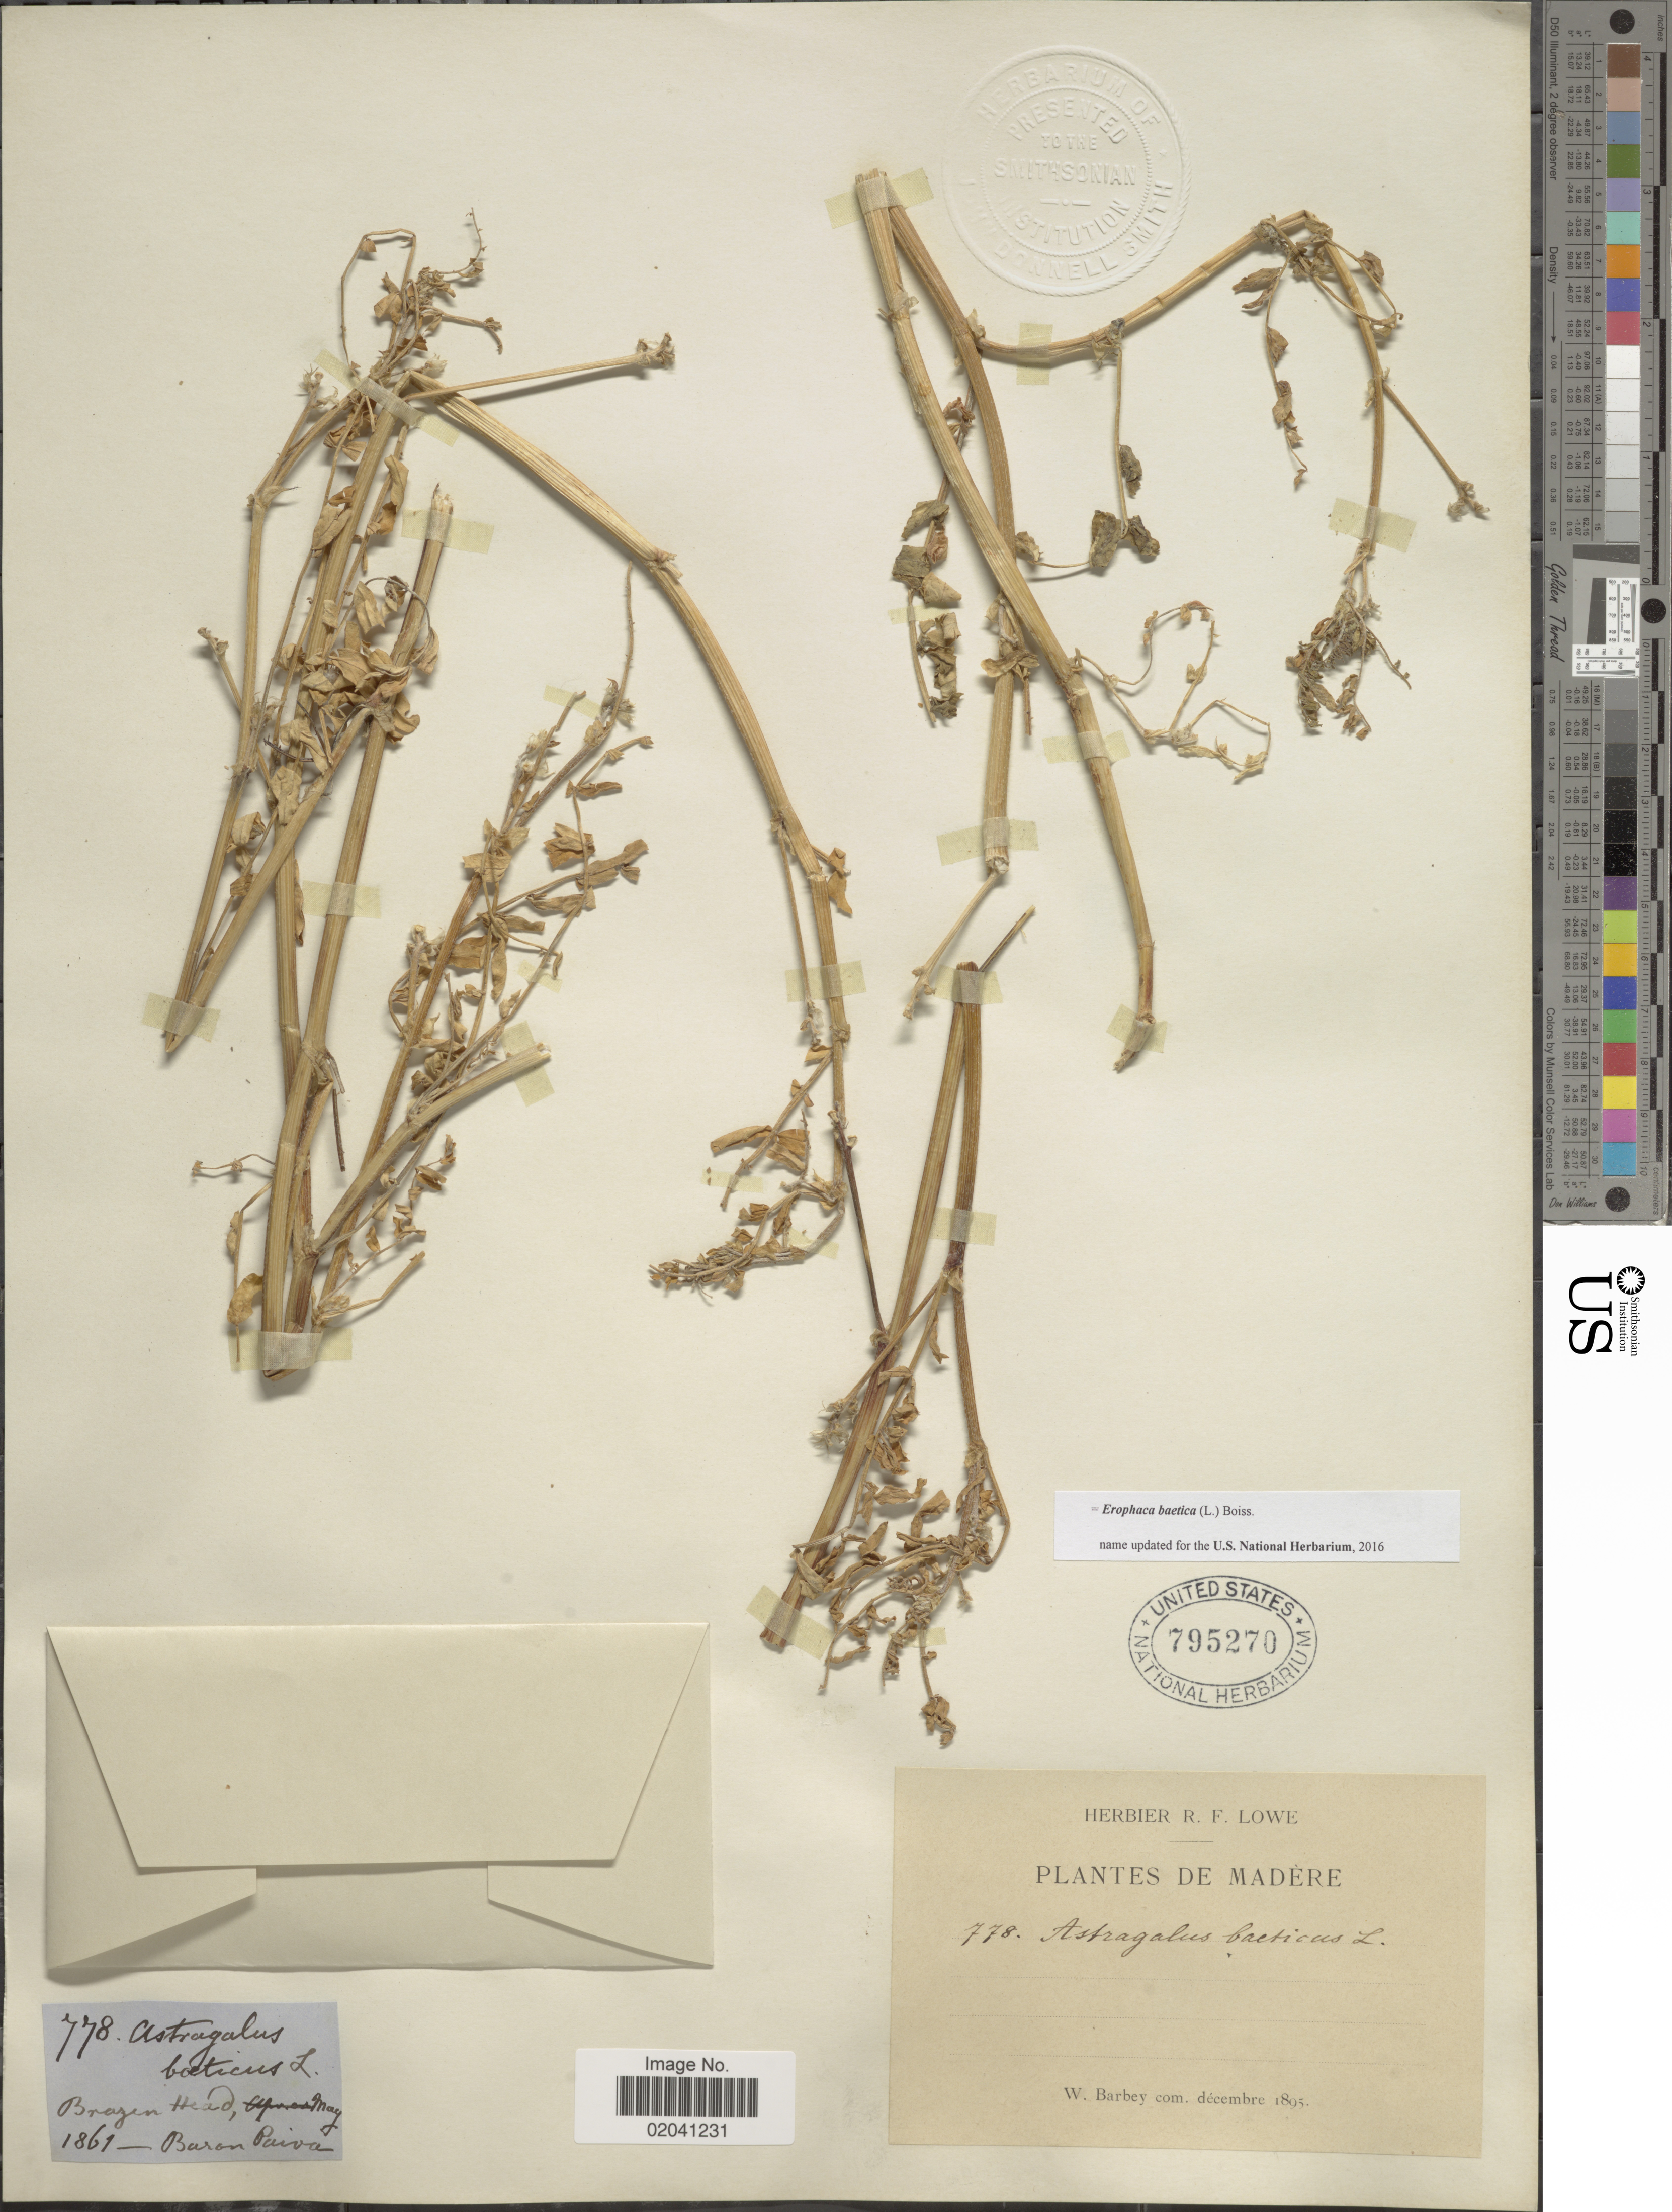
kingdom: Plantae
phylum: Tracheophyta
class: Magnoliopsida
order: Fabales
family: Fabaceae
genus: Erophaca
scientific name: Erophaca baetica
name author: (L.) Boiss.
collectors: ex herb. R. F. Lowe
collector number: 778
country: Portugal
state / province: Madeira (Aut. Reg.)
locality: Madère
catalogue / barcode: US 795270